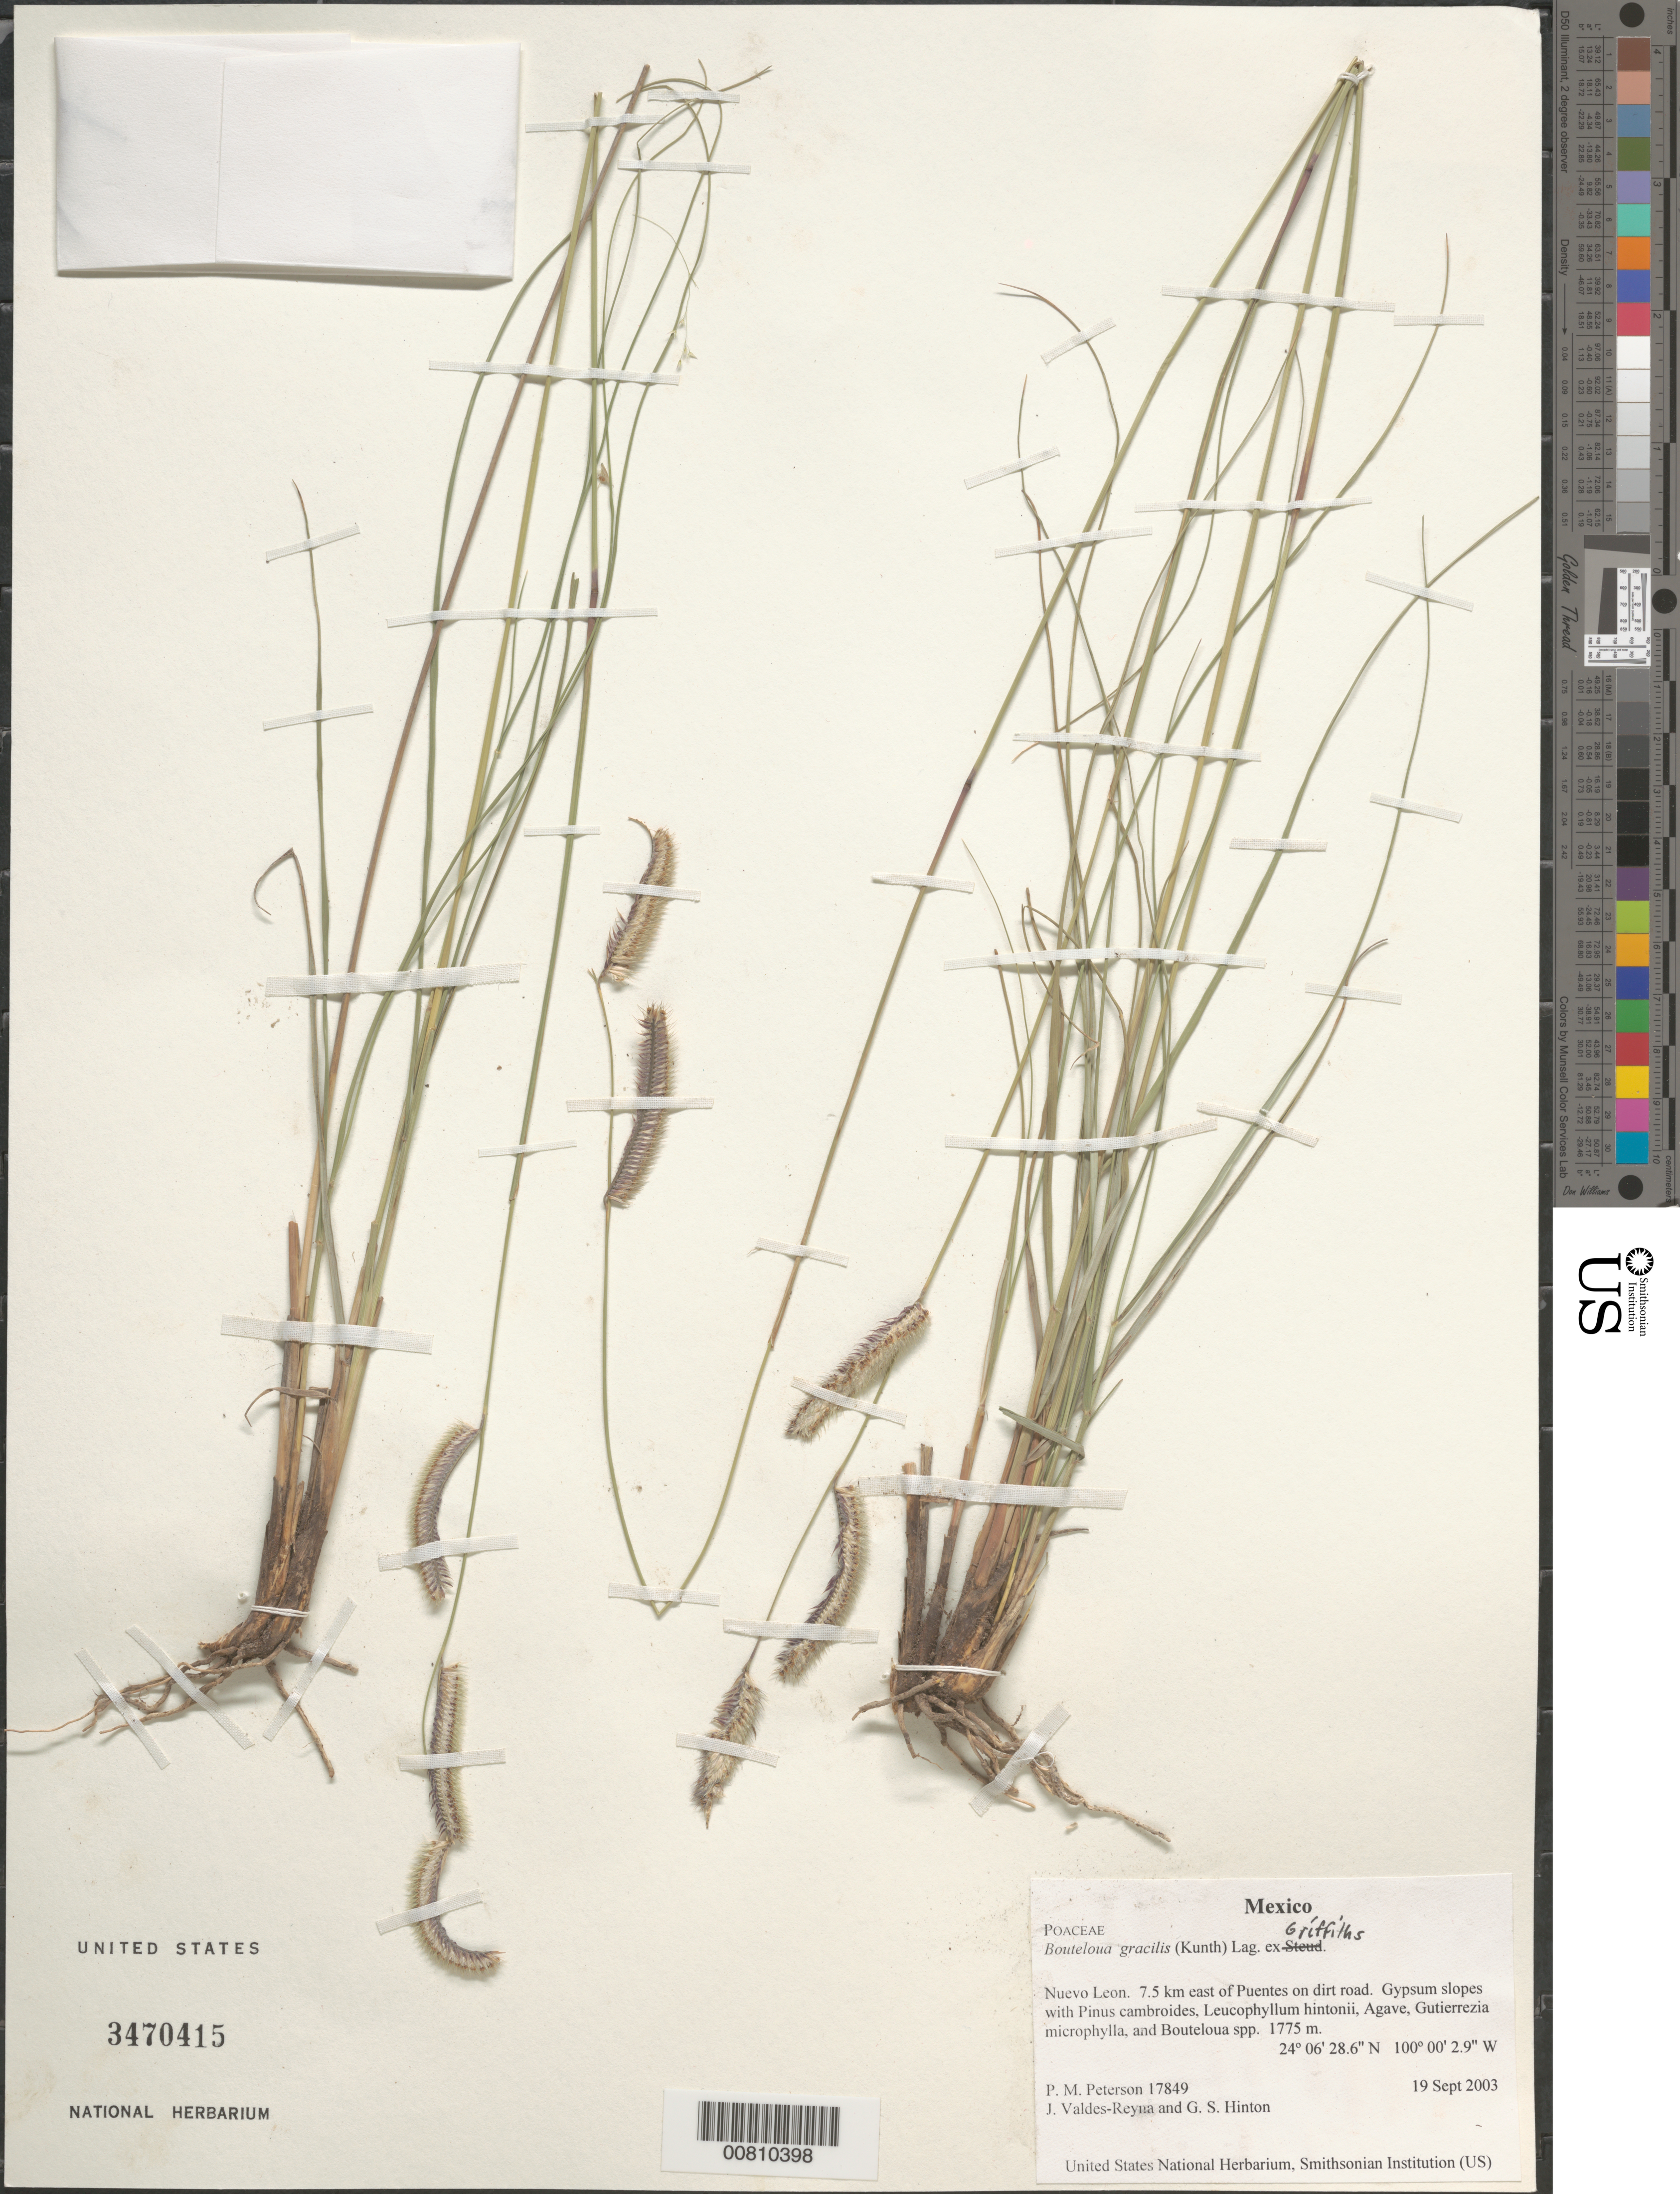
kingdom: Plantae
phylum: Tracheophyta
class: Liliopsida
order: Poales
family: Poaceae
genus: Bouteloua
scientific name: Bouteloua gracilis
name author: (Kunth) Lag. ex Griffiths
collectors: P. M. Peterson, J. Valdés-Reyna & H. Hinton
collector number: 17849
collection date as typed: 19 Sep 2003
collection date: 2003-09-19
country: Mexico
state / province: Nuevo León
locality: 7.5 km east of Puentes on dirt road. Gypsum slopes with Pinus cambroides, Leucophyllum hintonii, Agave, Gutierrezia microphylla, and Bouteloua spp.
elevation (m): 1775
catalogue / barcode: US 3470415